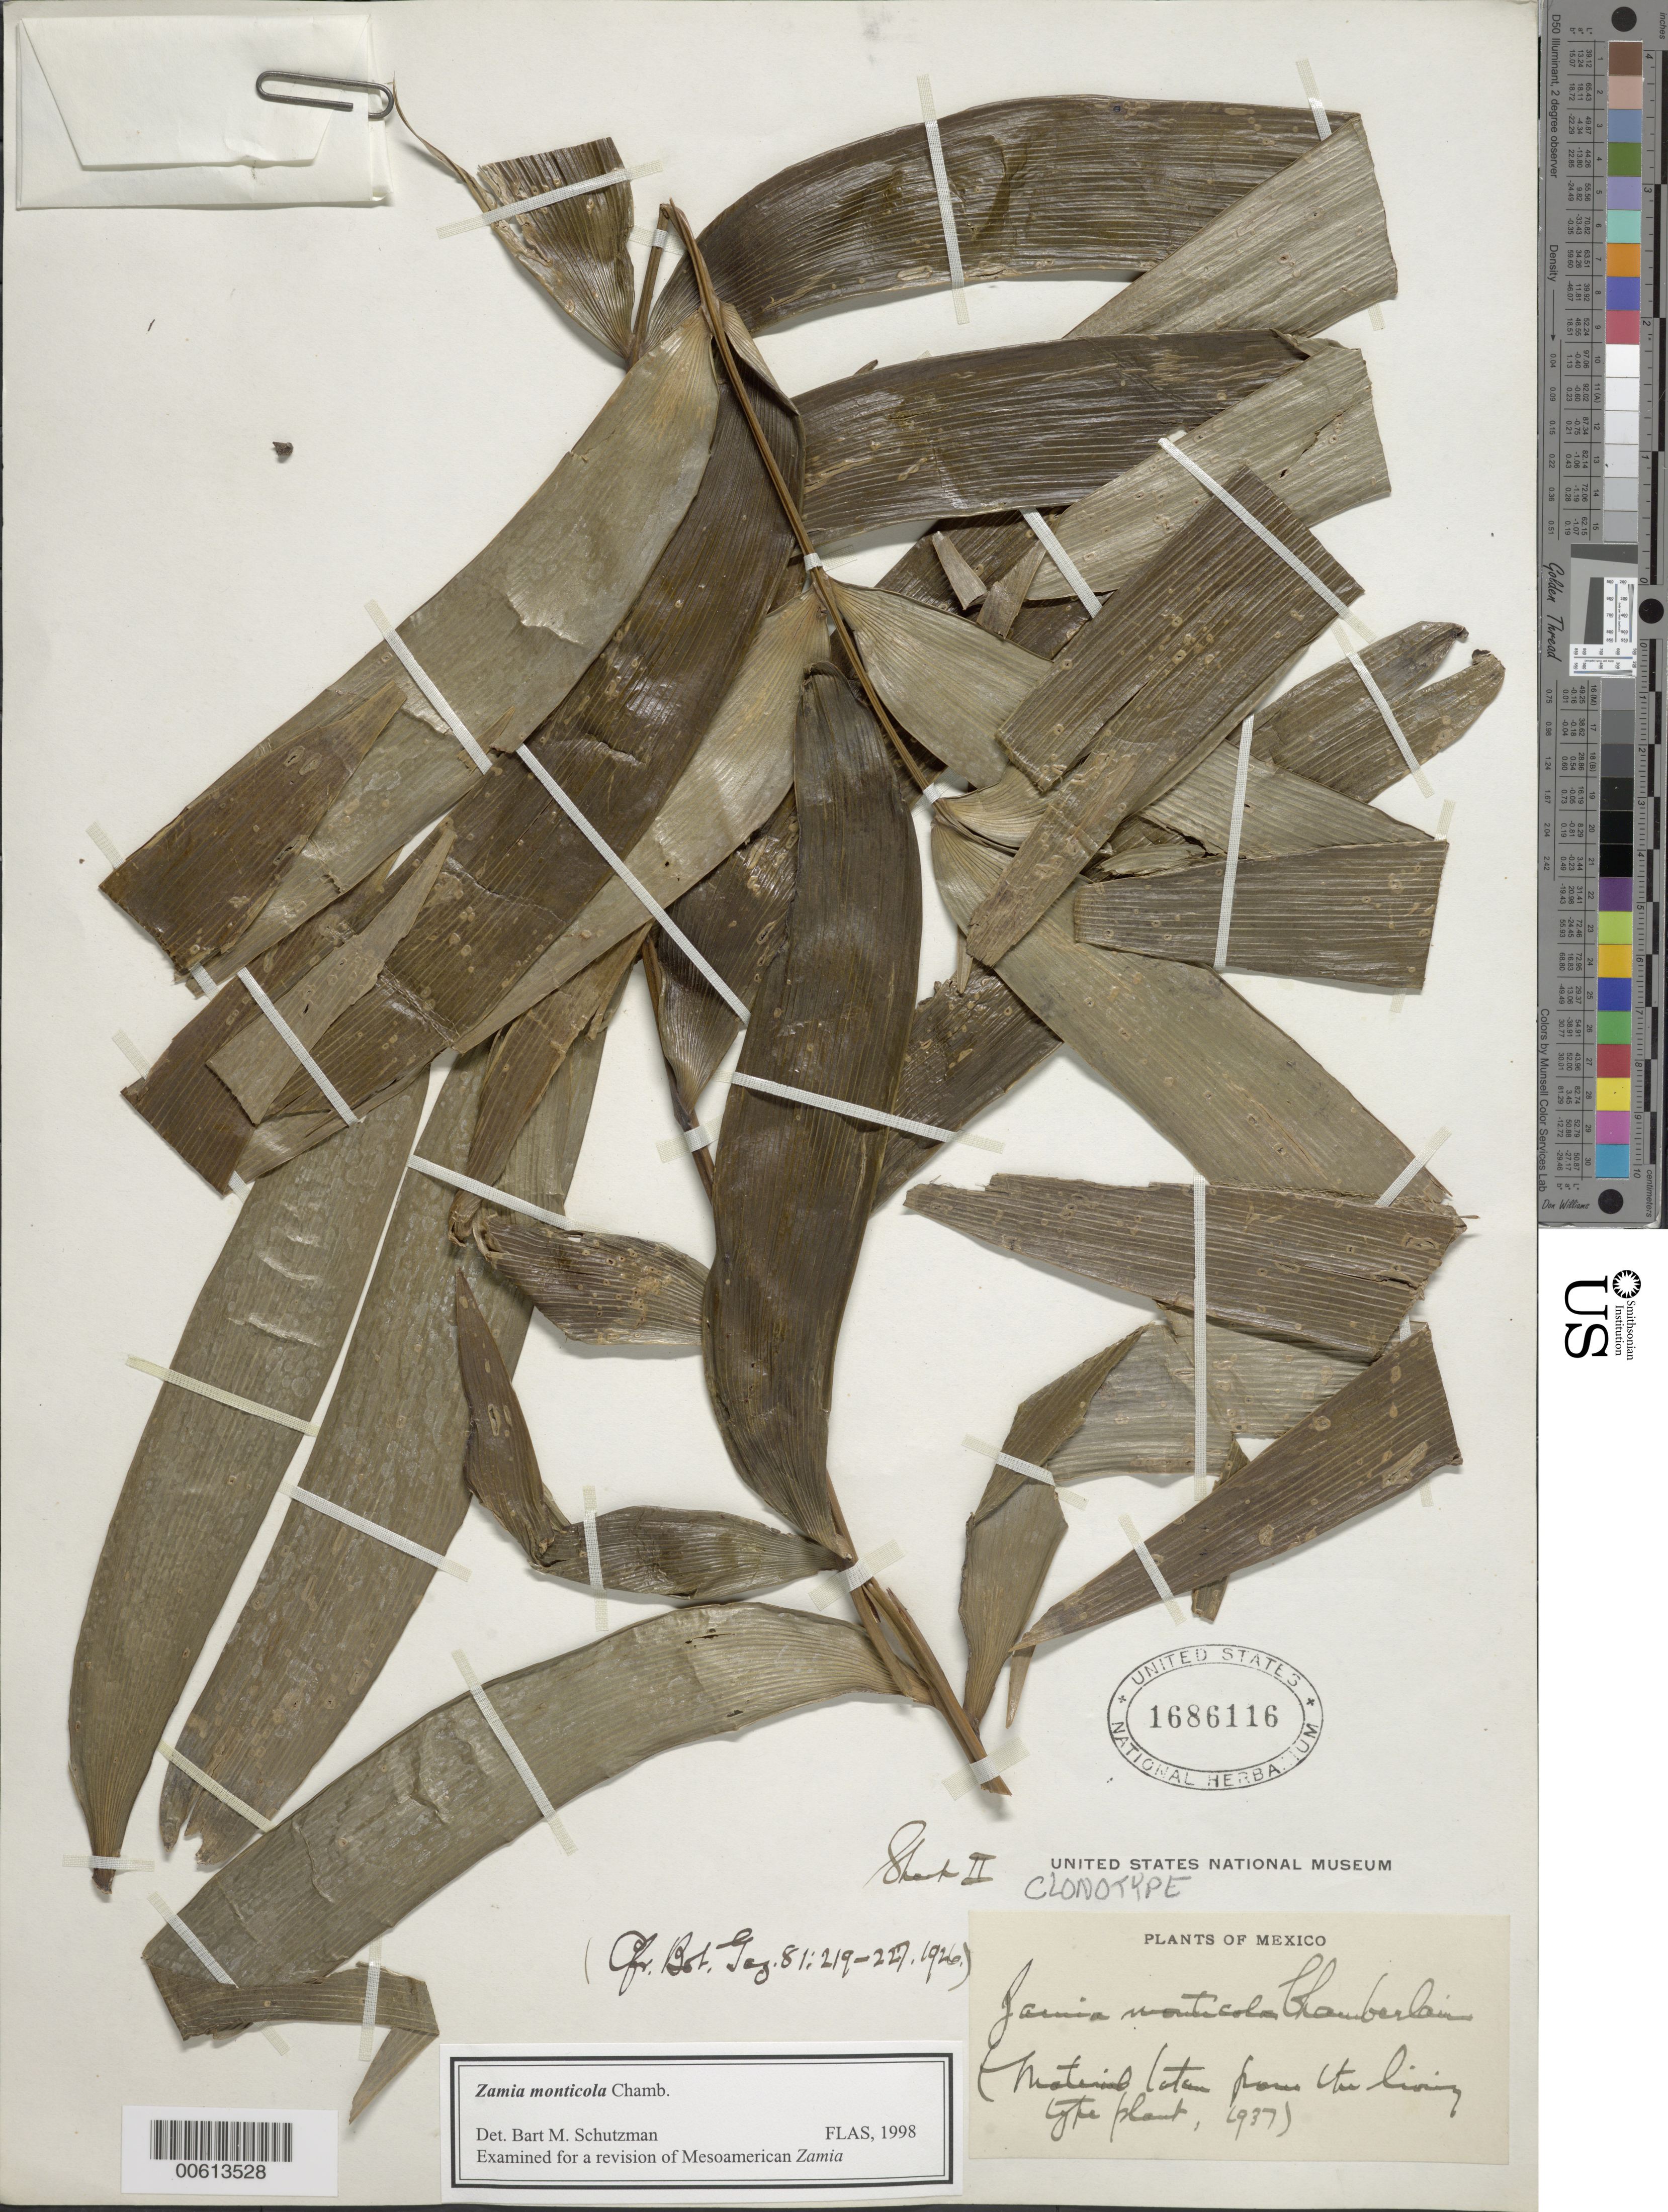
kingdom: Plantae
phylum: Tracheophyta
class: Cycadopsida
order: Cycadales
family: Zamiaceae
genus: Zamia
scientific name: Zamia monticola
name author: Chamberlain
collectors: C. Chamberlain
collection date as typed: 1937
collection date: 1937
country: Mexico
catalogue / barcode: US 1686116